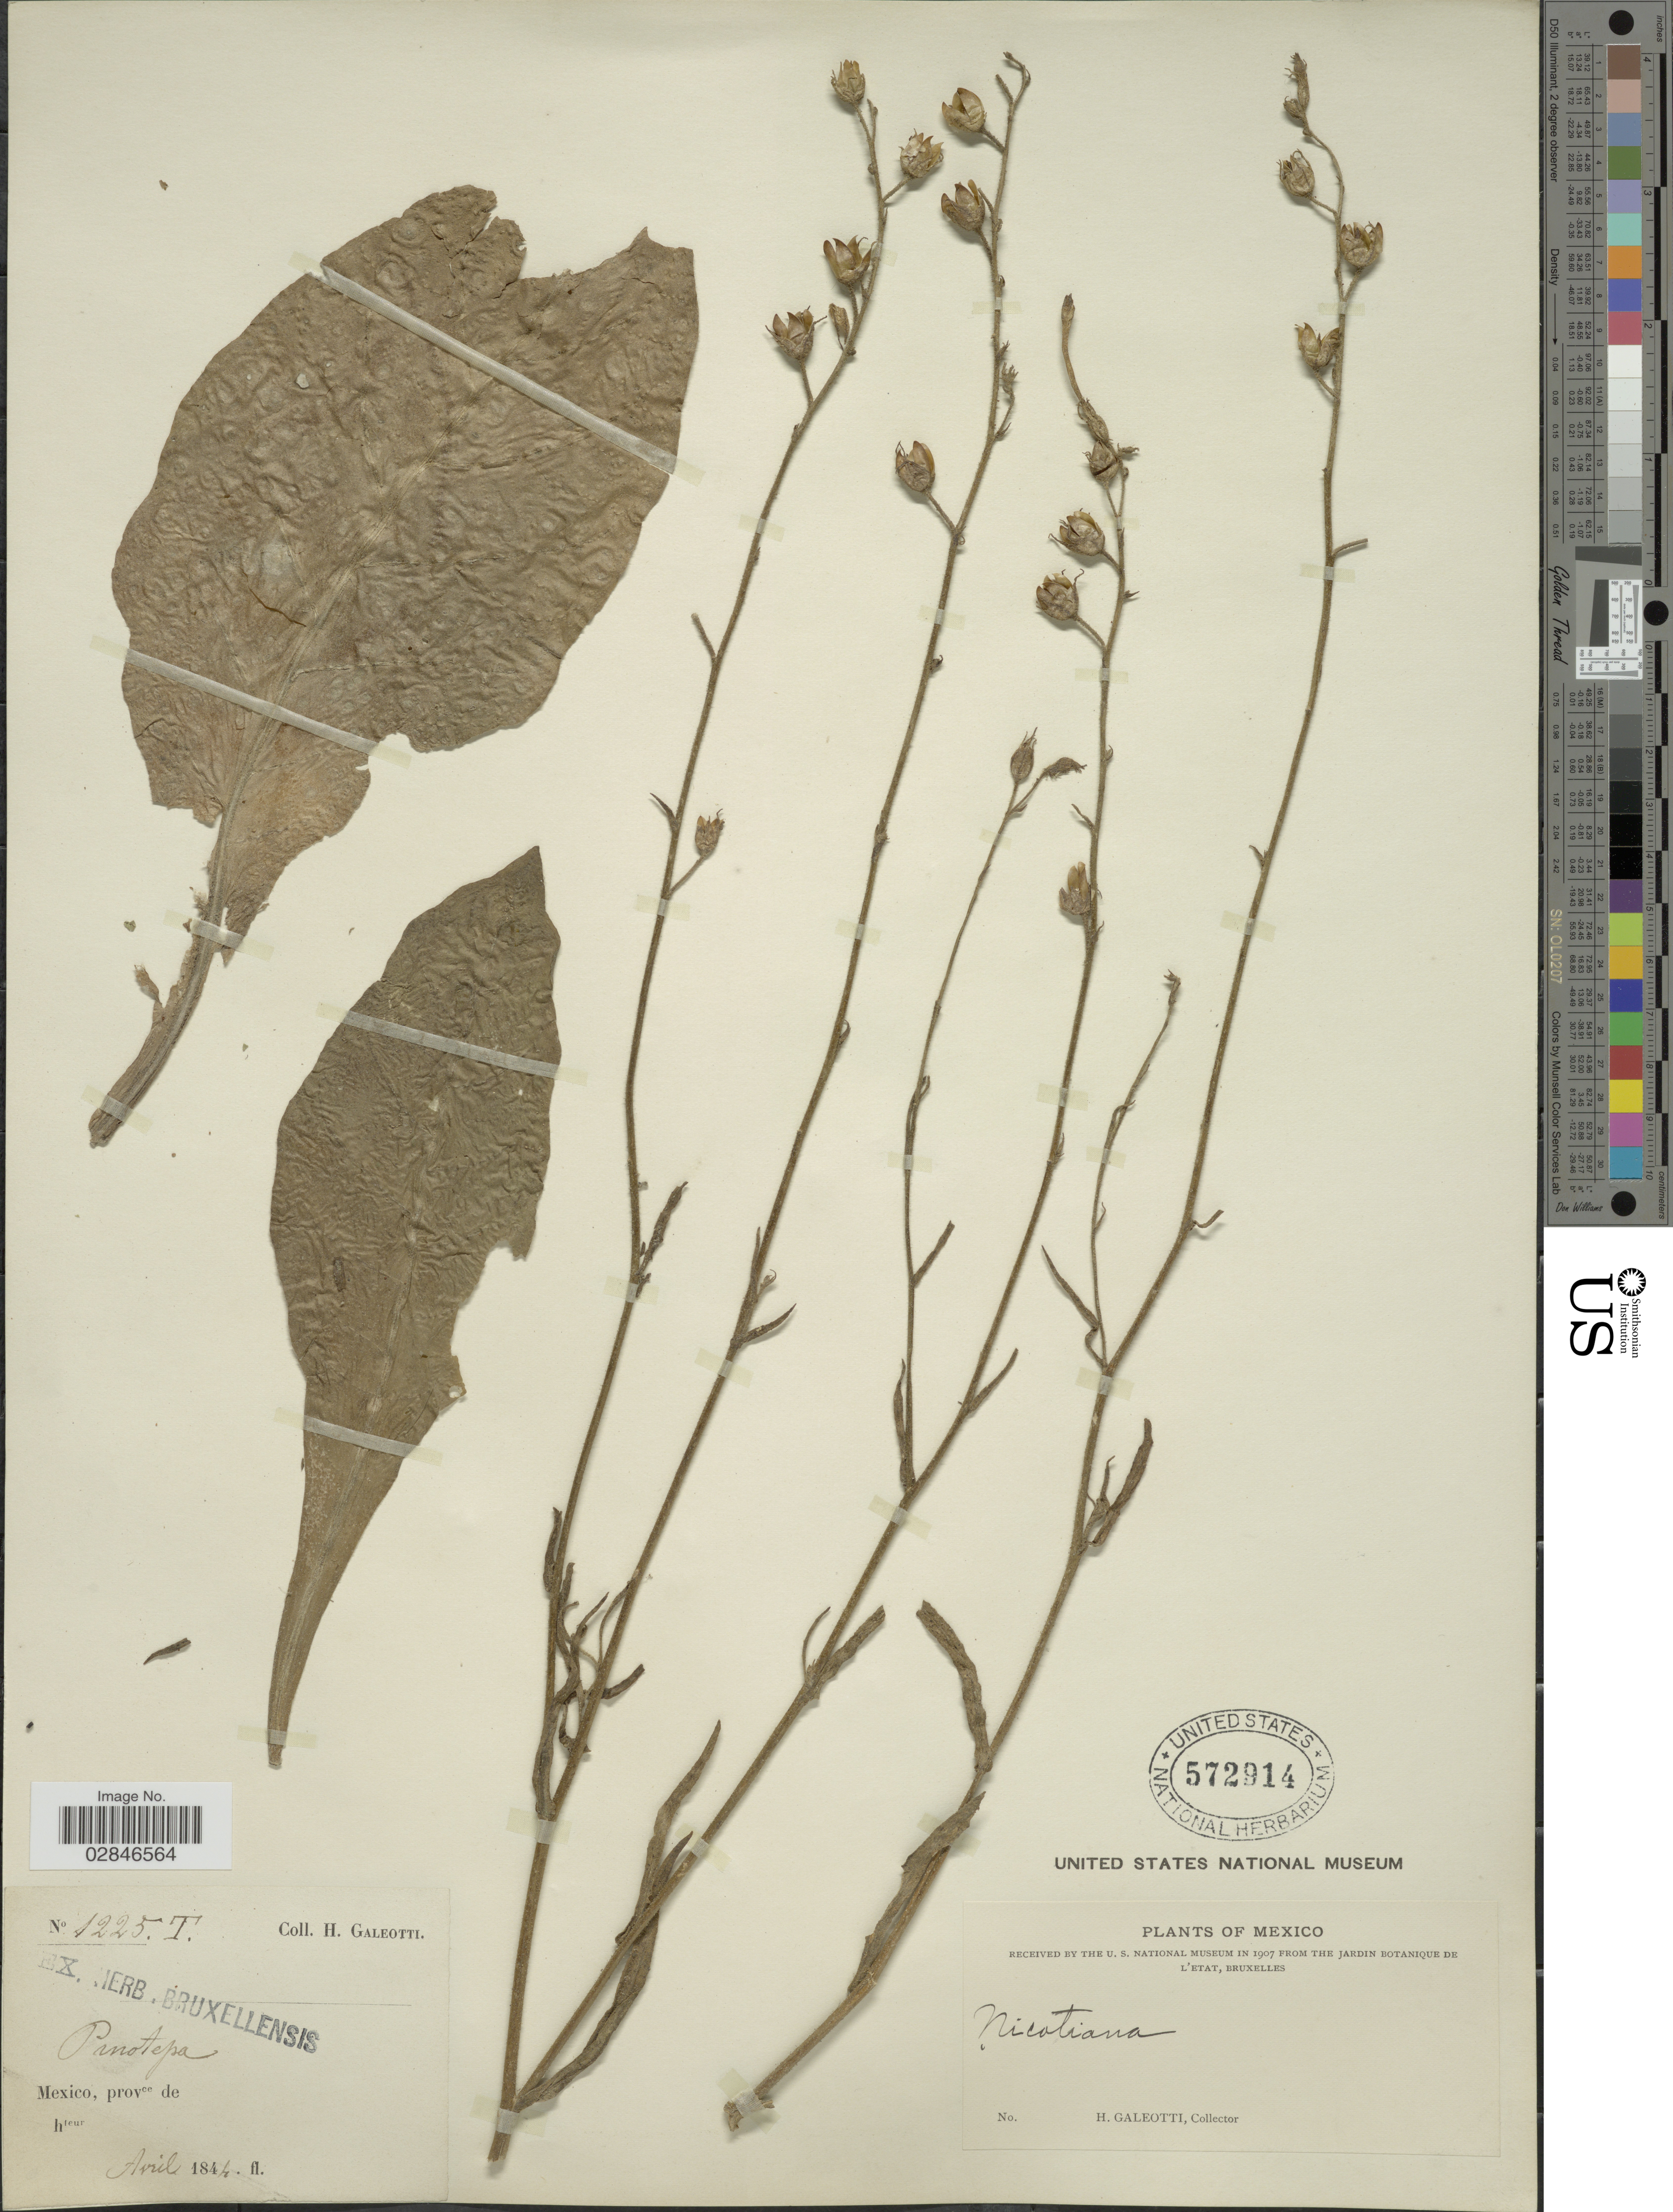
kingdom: Plantae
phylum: Tracheophyta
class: Magnoliopsida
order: Solanales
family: Solanaceae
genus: Nicotiana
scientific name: Nicotiana plumbaginifolia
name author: Viv.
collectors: H. G. Galeotti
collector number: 1225T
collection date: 1844-04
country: Mexico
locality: Pinotepa.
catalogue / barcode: US 572914